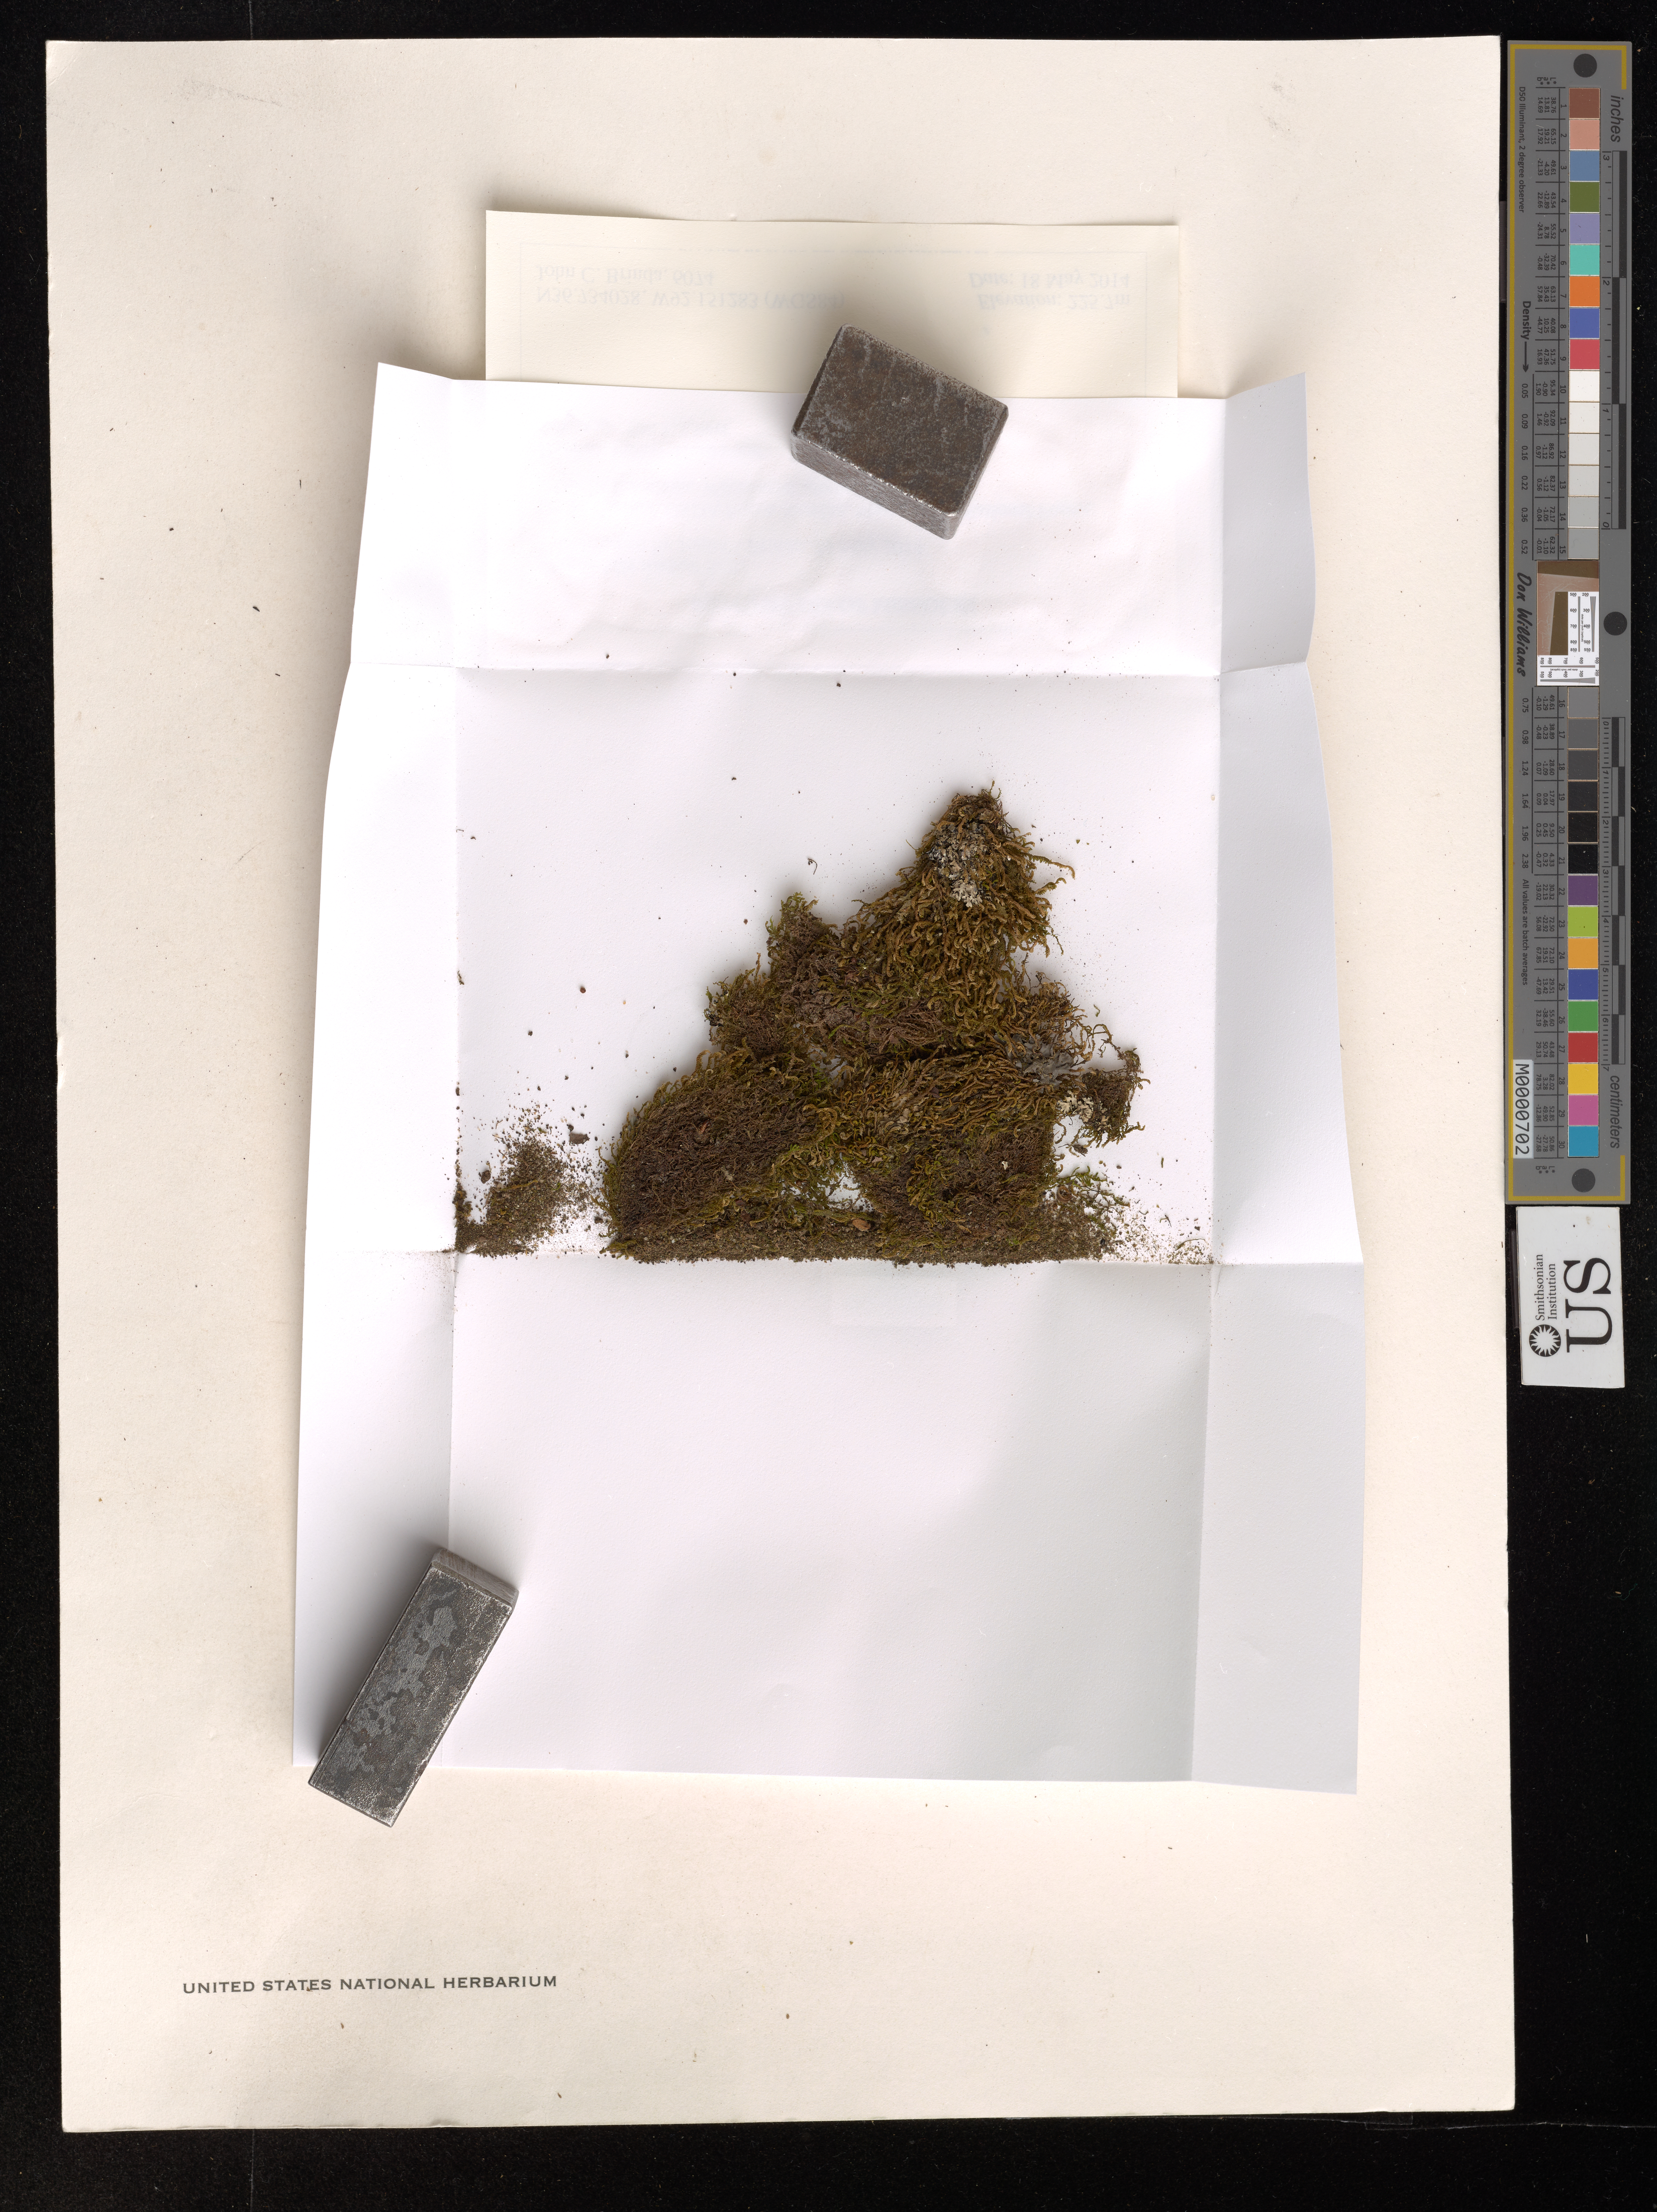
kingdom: Plantae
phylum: Marchantiophyta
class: Jungermanniopsida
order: Jungermanniales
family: Plagiochilaceae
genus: Plagiochila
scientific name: Plagiochila undata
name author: Sull.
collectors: J. Brinda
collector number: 6074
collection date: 2014-05-18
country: United States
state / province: Missouri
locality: Ozark County: USDA Forest Service, Mark Twain National Forest, Devils Backbone Wilderness, along Bill Hollow. (WGS84).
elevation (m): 225.7